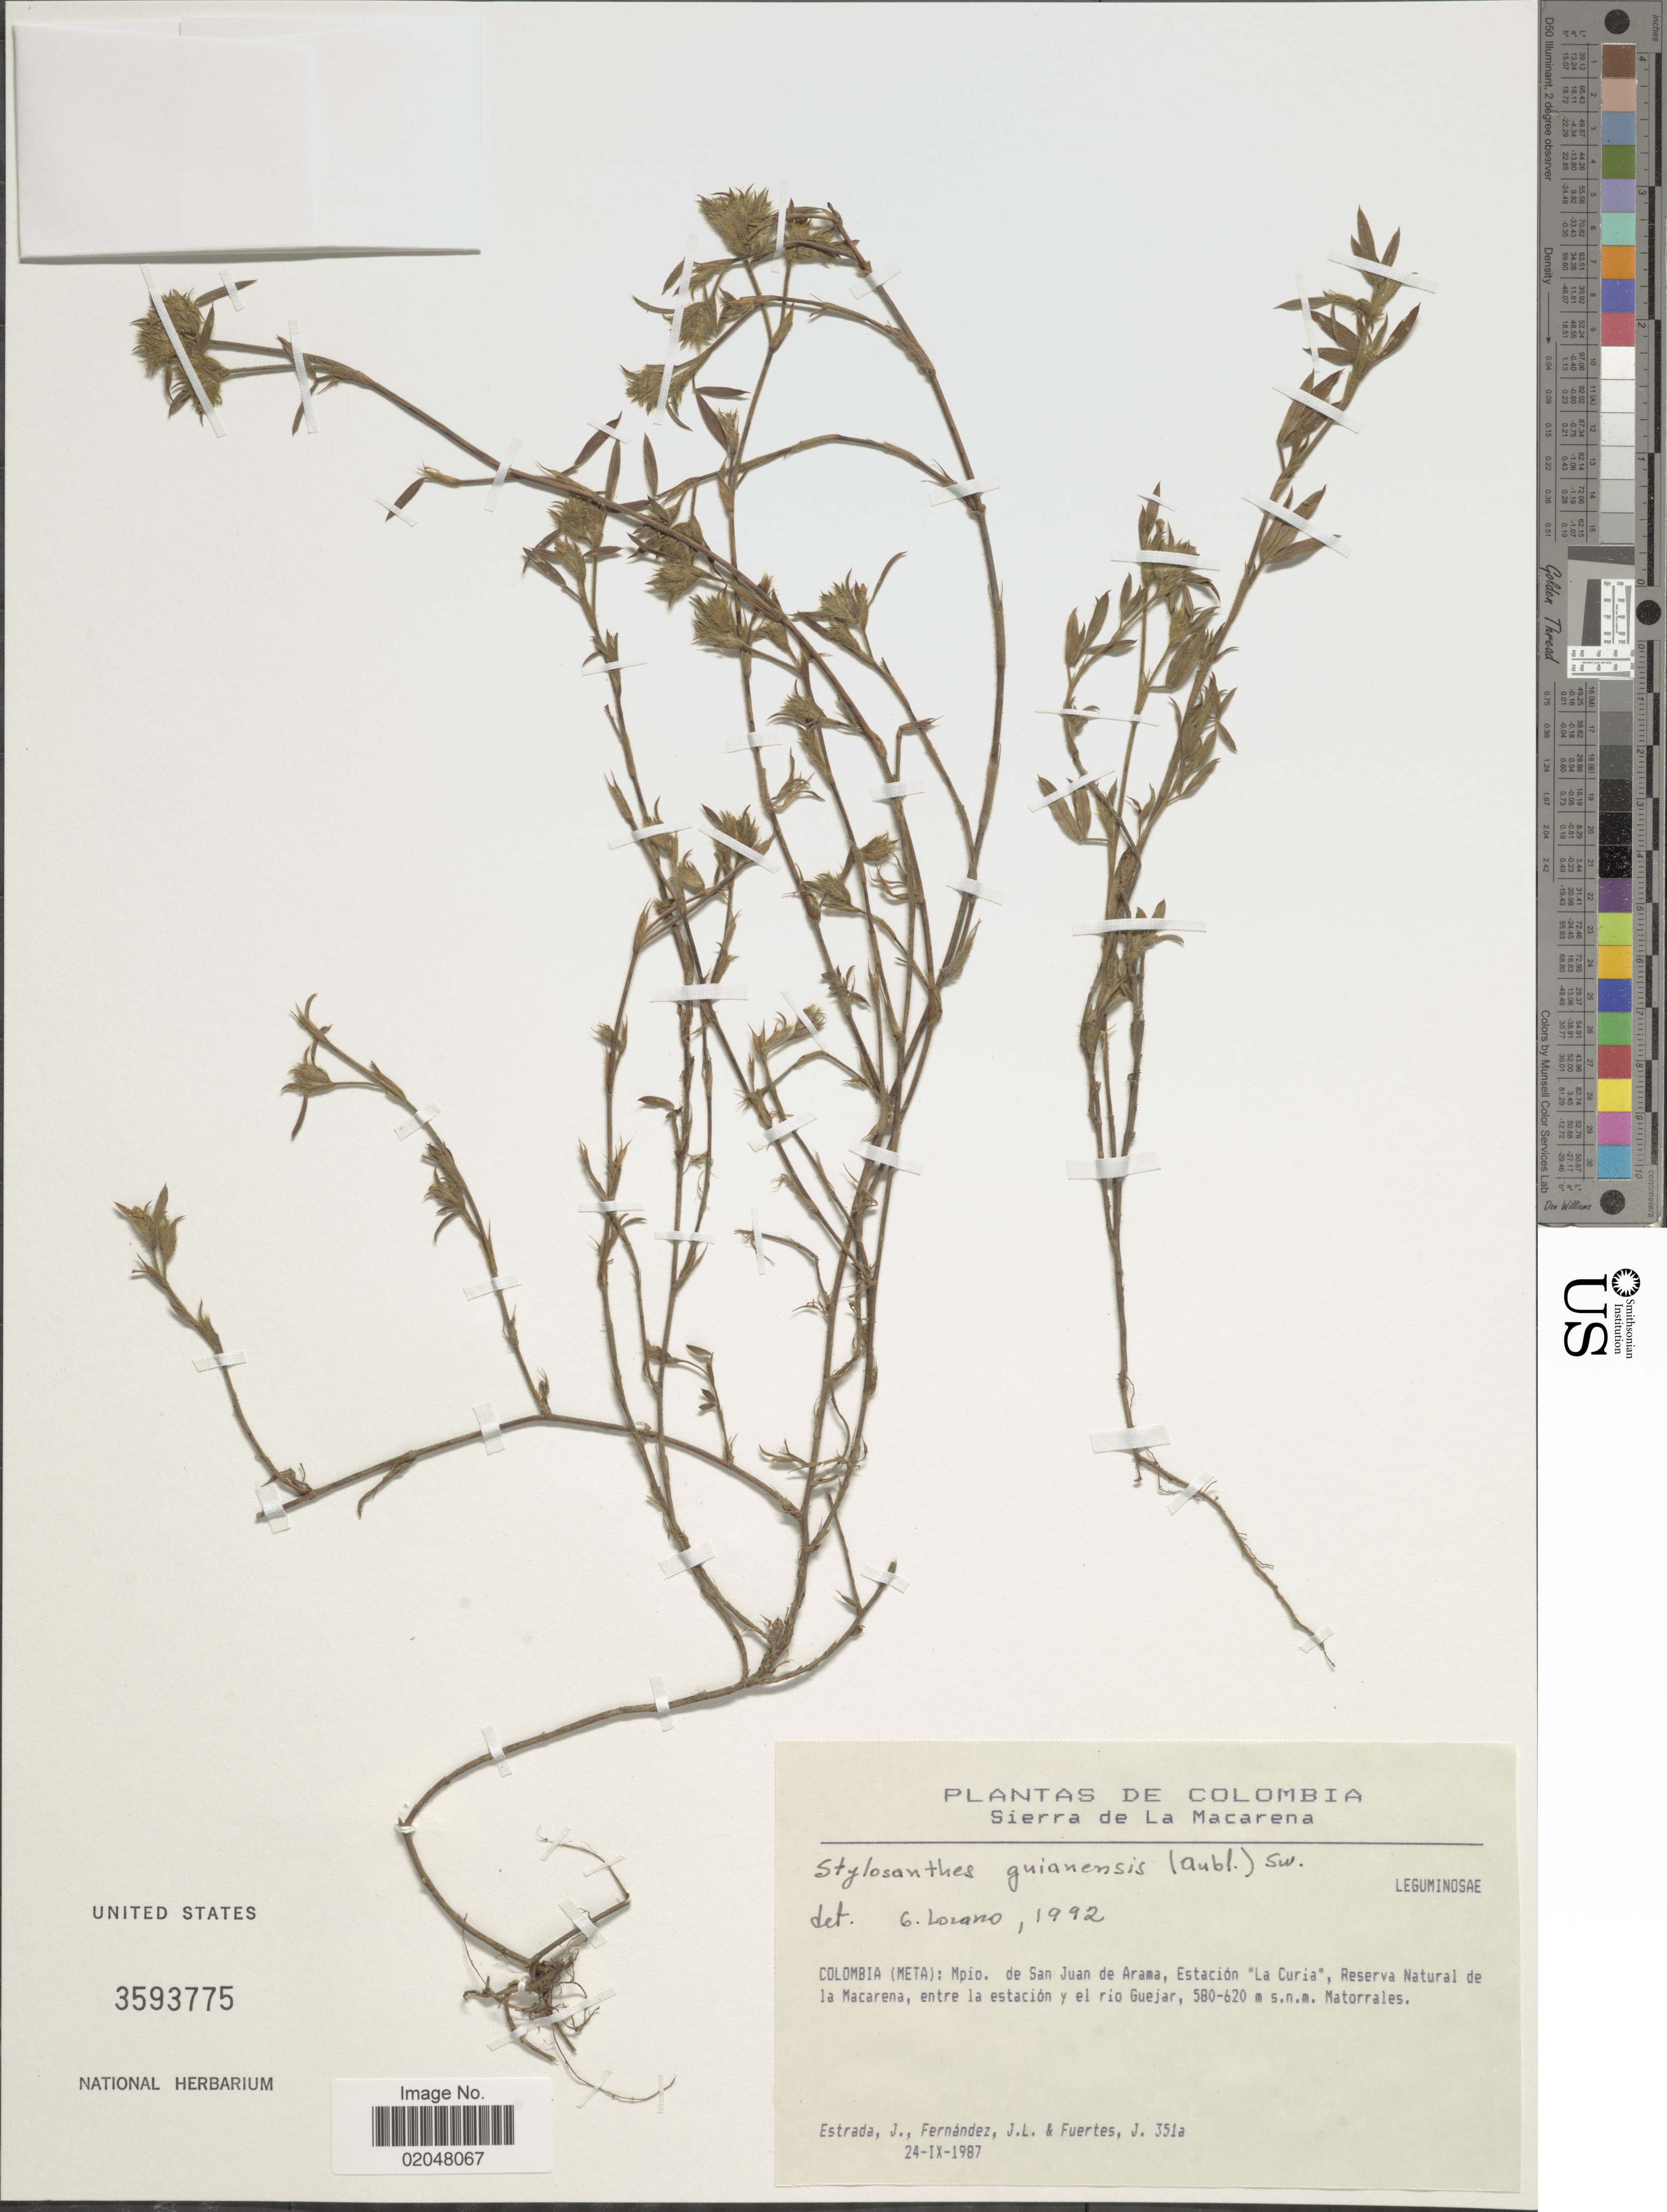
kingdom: Plantae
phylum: Tracheophyta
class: Magnoliopsida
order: Fabales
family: Fabaceae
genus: Stylosanthes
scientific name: Stylosanthes guianensis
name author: (Aubl.) Sw.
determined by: Lozano, G.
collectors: J. Estrada, J. Fernandez & J. Fuertes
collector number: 351a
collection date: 1987-09-24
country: Colombia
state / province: Meta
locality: Mpio. de San Juan de Arama, Estacion "La Curia" Reserva Natural de la Macaren, entre la estacion y el rio Guejar. Macarena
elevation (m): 580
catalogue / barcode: US 3593775